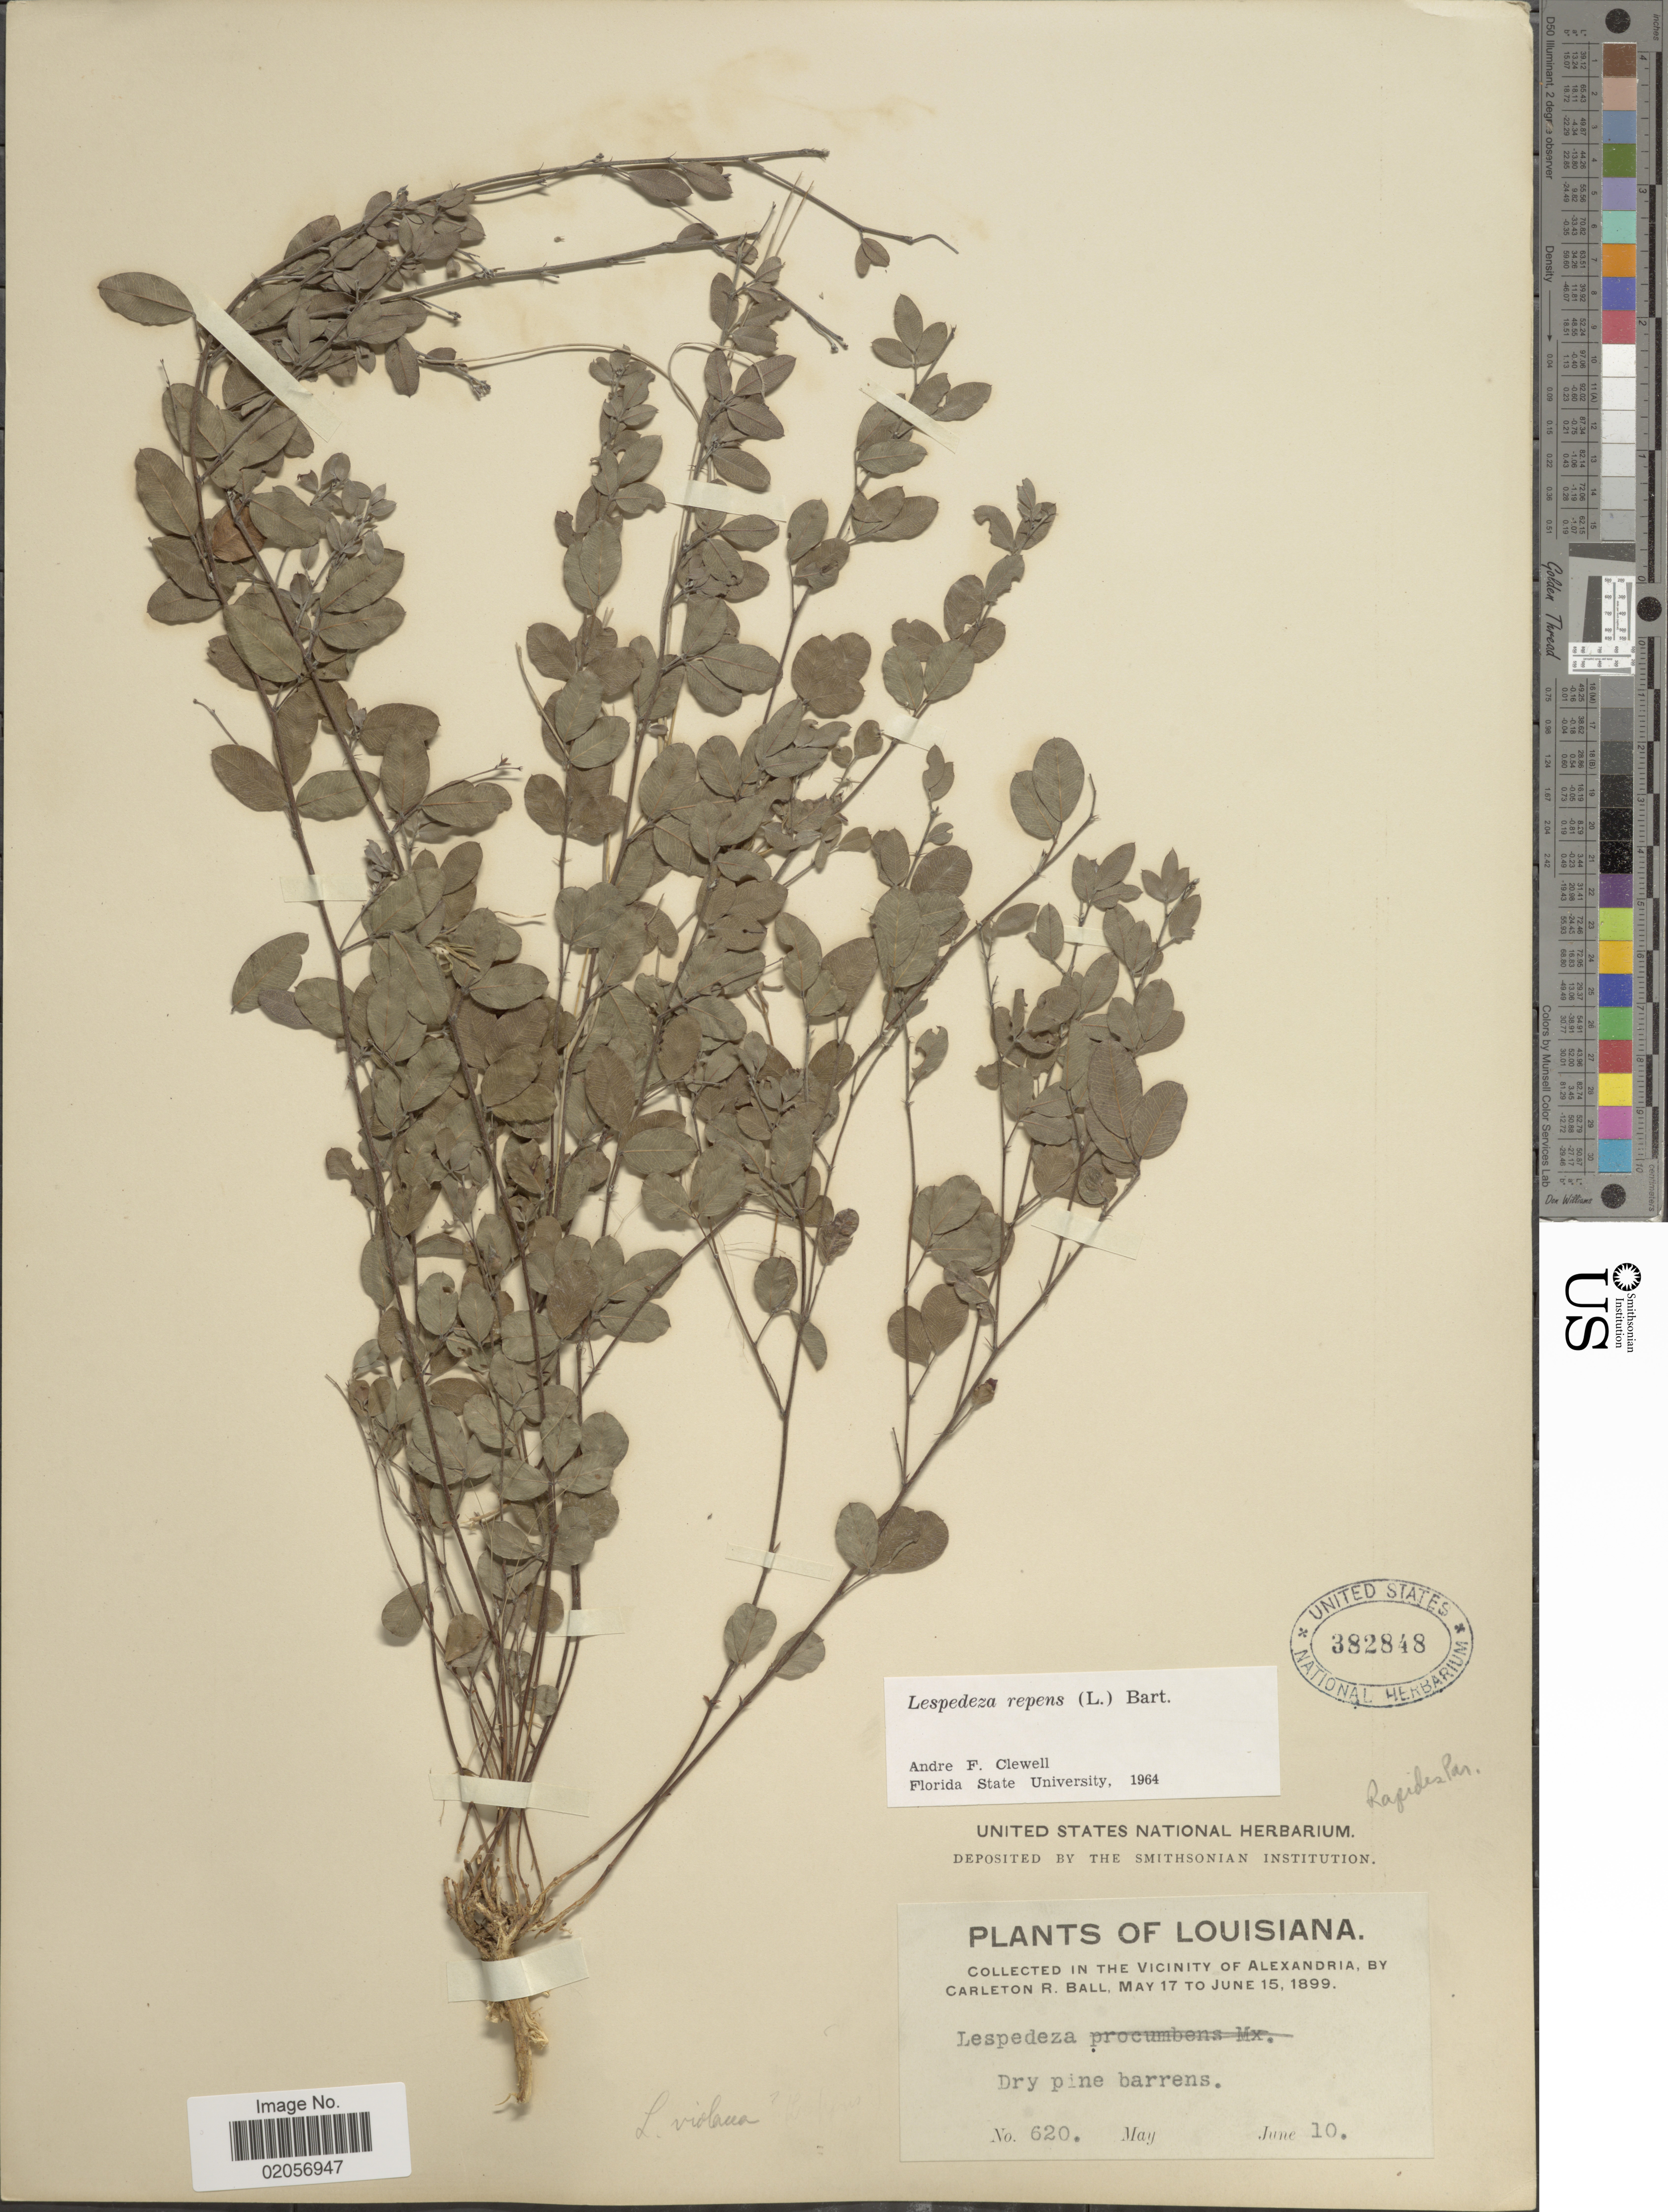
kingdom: Plantae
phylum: Tracheophyta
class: Magnoliopsida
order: Fabales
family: Fabaceae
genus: Lespedeza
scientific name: Lespedeza repens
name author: (L.) W.P.C. Barton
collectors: C. R. Ball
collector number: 620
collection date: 1899-06-10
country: United States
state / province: Louisiana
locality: In the vicinity of Alexandria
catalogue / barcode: US 382848